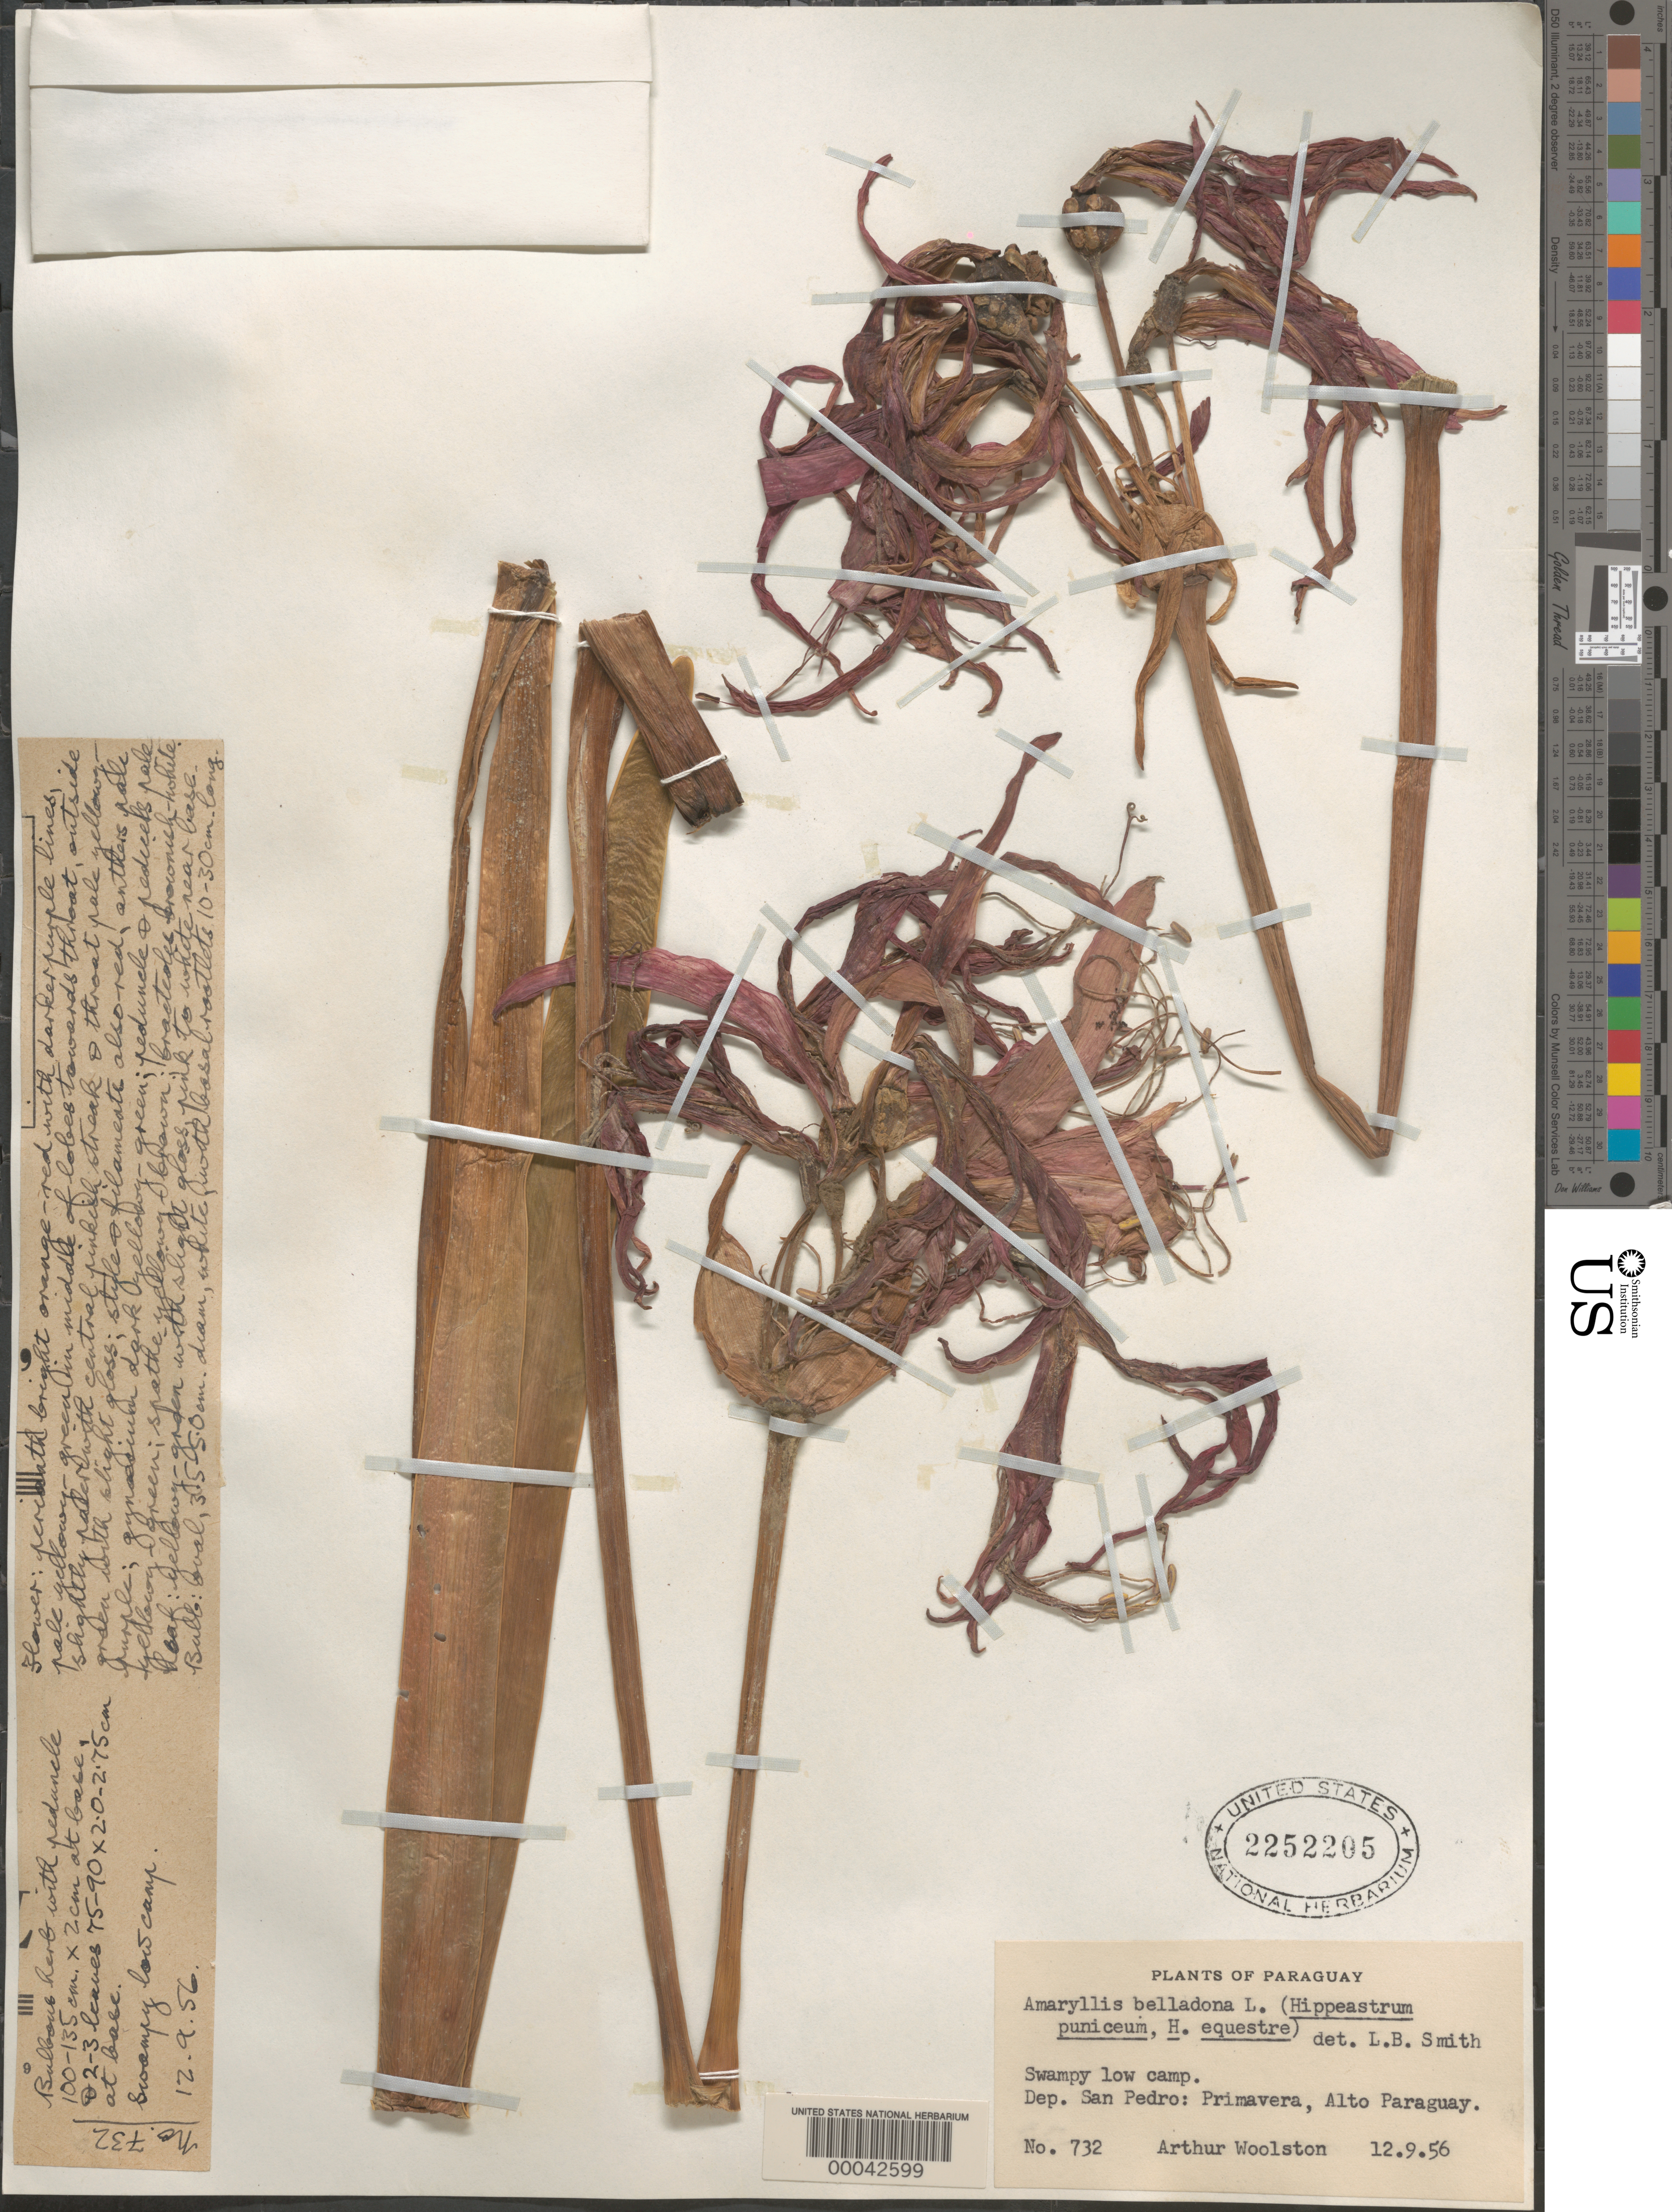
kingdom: Plantae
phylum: Tracheophyta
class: Liliopsida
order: Asparagales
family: Amaryllidaceae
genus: Hippeastrum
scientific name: Hippeastrum puniceum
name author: (Lam.) Voss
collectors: A. Woolston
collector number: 732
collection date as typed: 12 Sep 1956 or 09 Dec 1956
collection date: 1956-09-12 or 1956-12-09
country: Paraguay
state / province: Alto Paraguay / San Pedro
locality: Primavera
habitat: Swampy low camp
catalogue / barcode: US 2252205